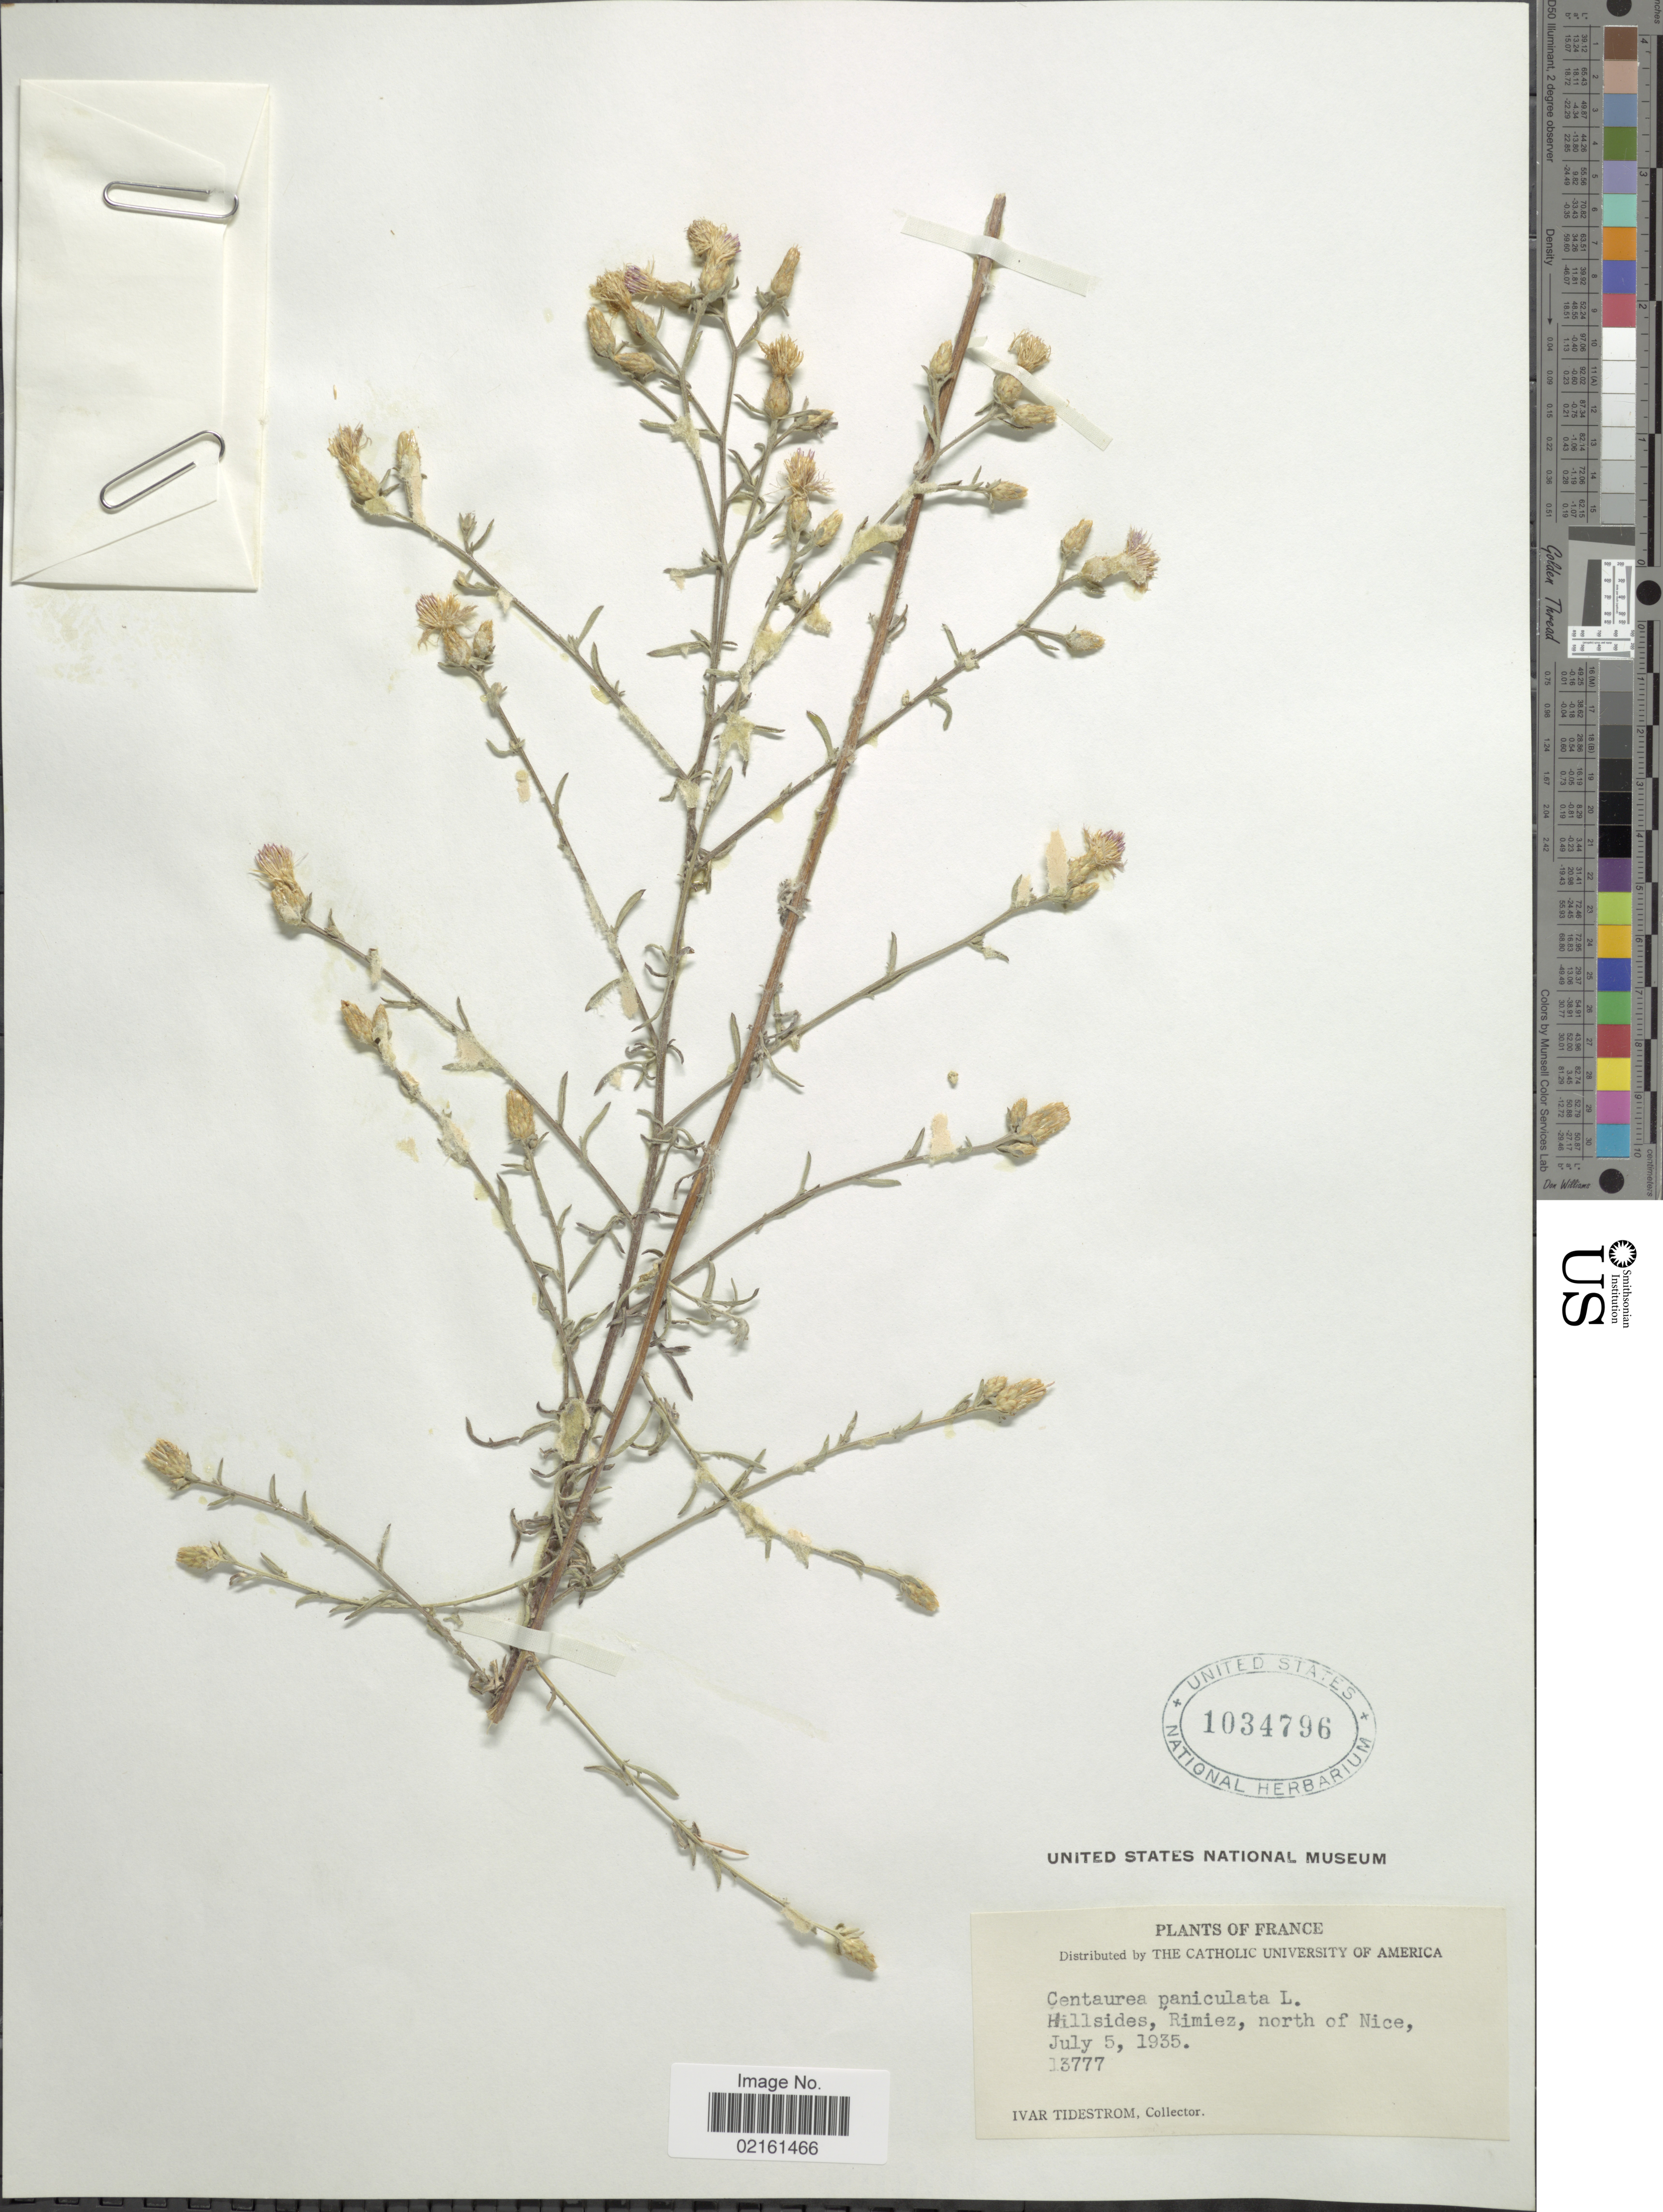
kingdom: Plantae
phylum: Tracheophyta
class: Magnoliopsida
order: Asterales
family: Asteraceae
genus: Centaurea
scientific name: Centaurea paniculata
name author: L.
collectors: I. F. Tidestrom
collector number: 13777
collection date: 1935-07-05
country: France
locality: Rimiez, north of Nice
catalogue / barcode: US 1034796